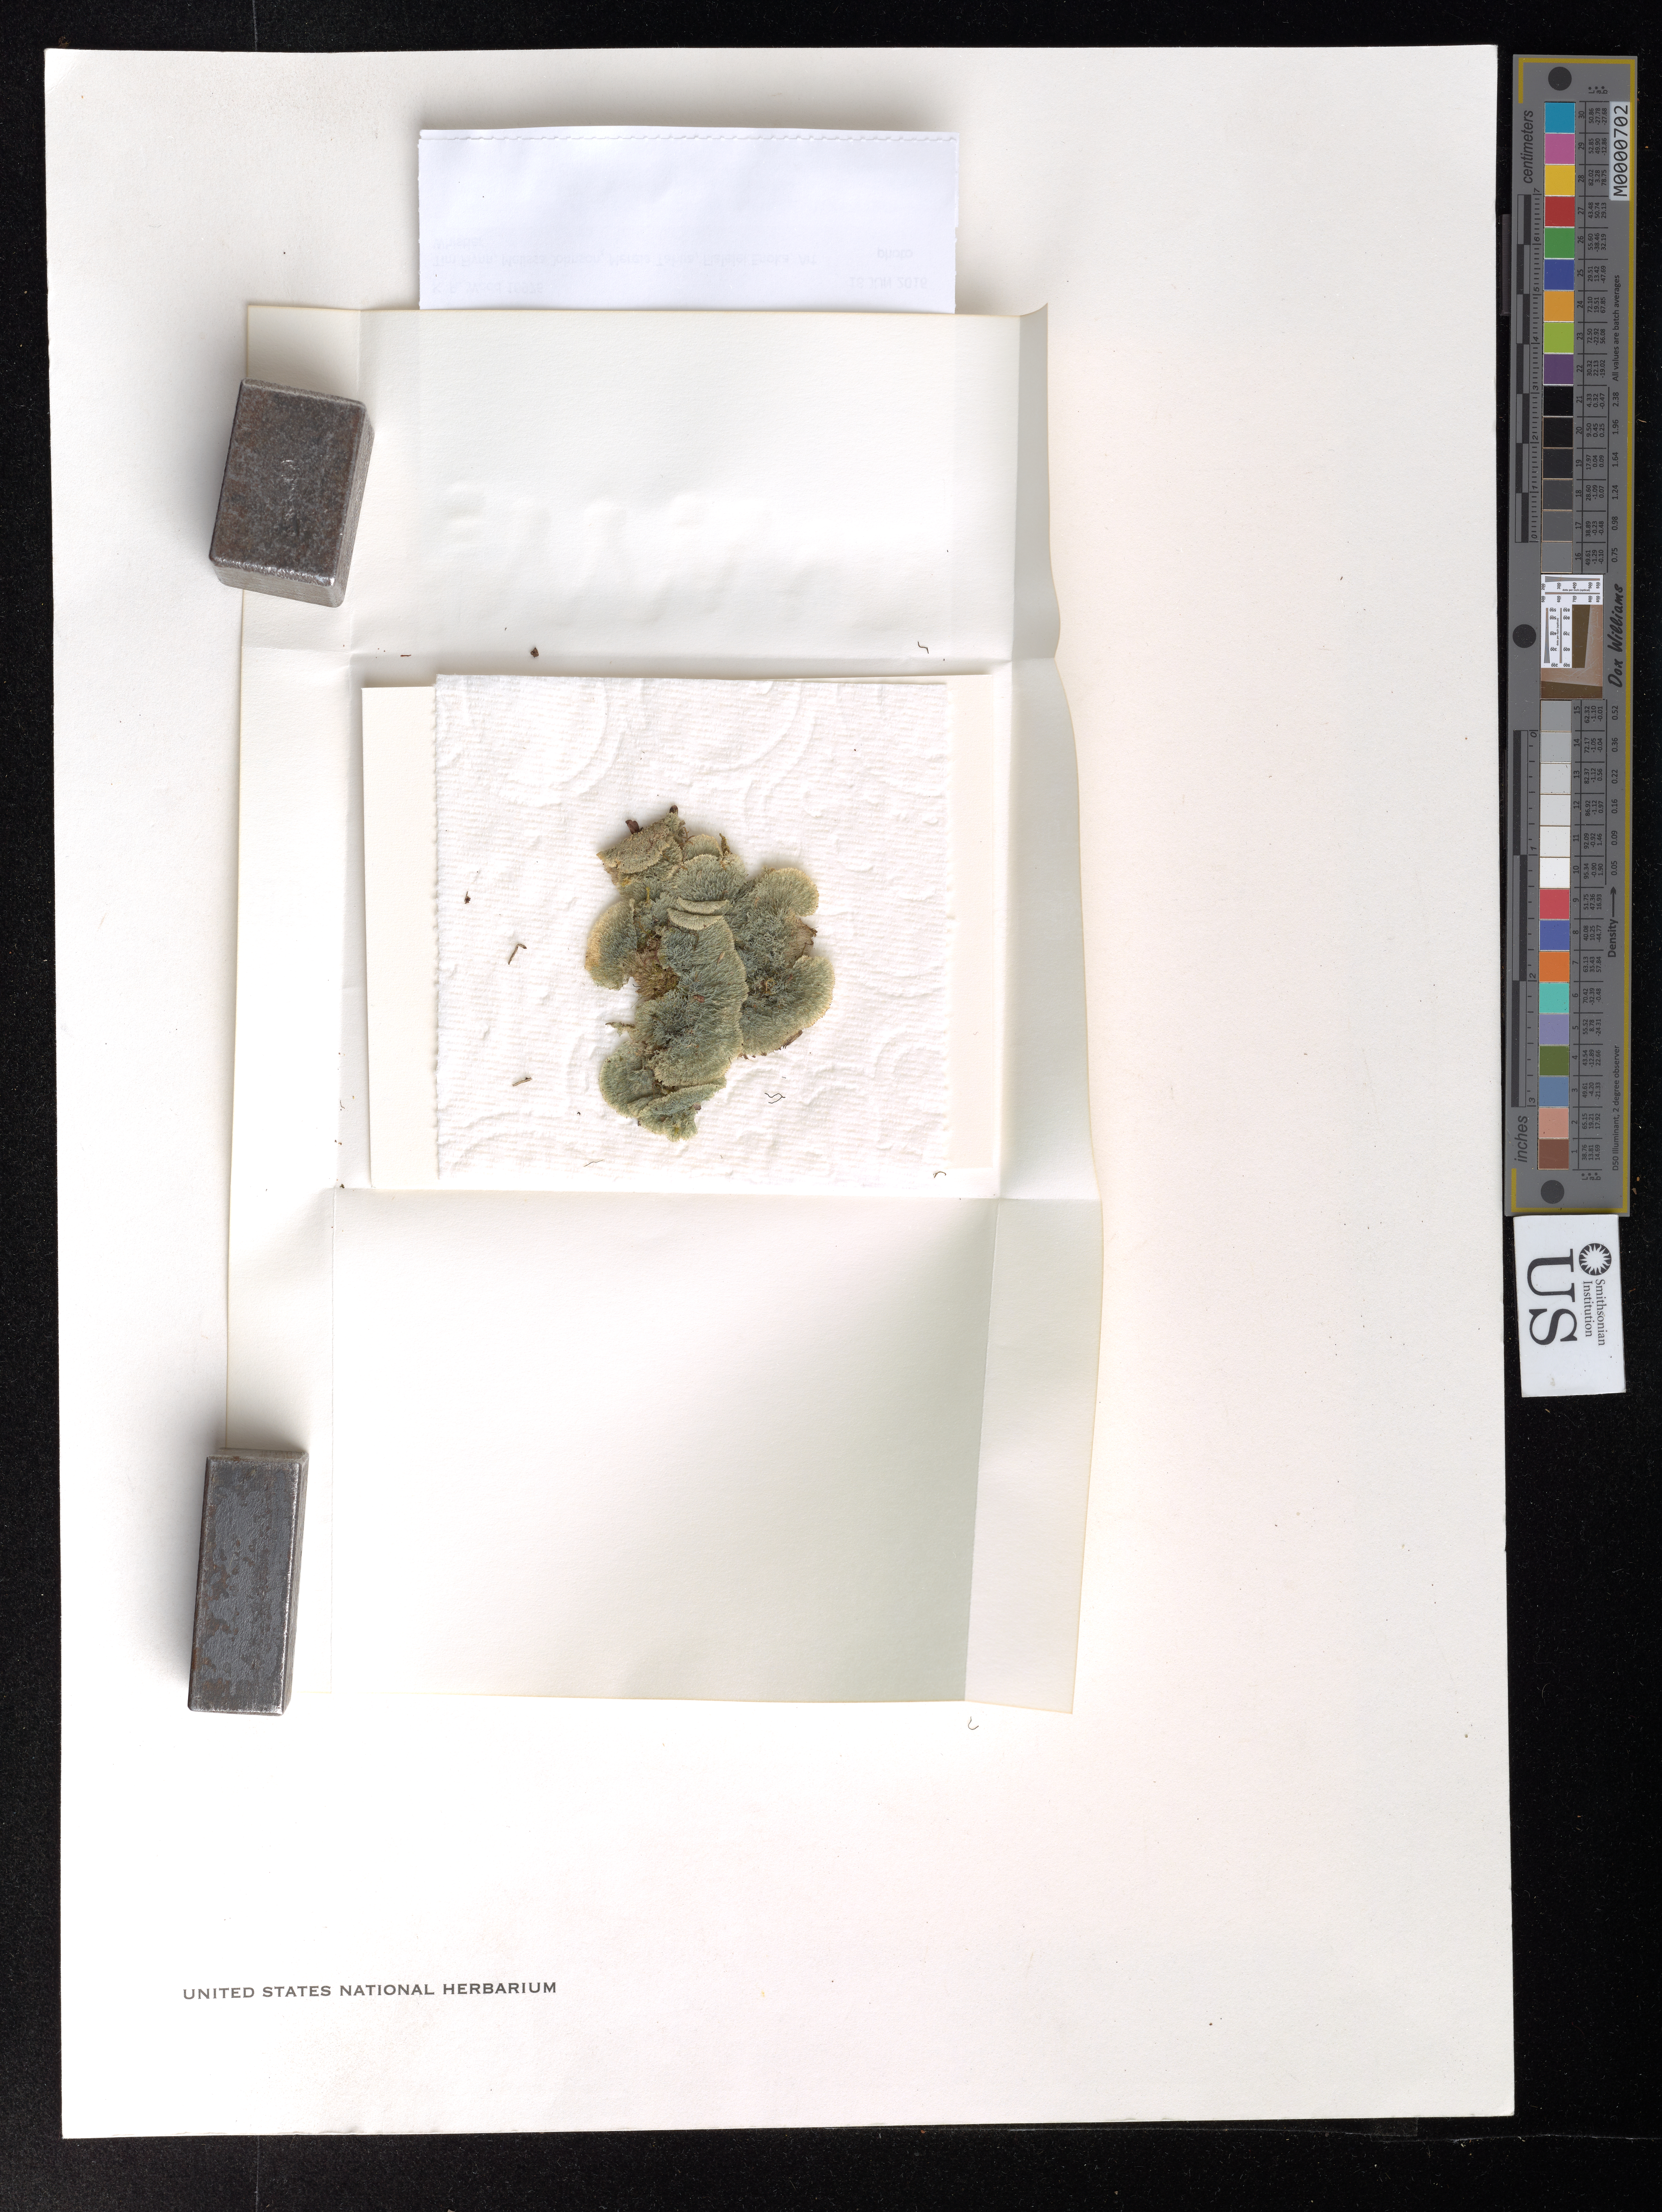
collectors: K. R. Wood, T. W. Flynn, M. Johnson, M. Tabua, F. Enoka & A. Whistler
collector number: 16976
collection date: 2016-06-18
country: Samoa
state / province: Gagaifomauga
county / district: Savaii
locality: Matavanu Crater.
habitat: Lowland wet forest and rich pteridophyte and bryophyte association.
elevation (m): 680